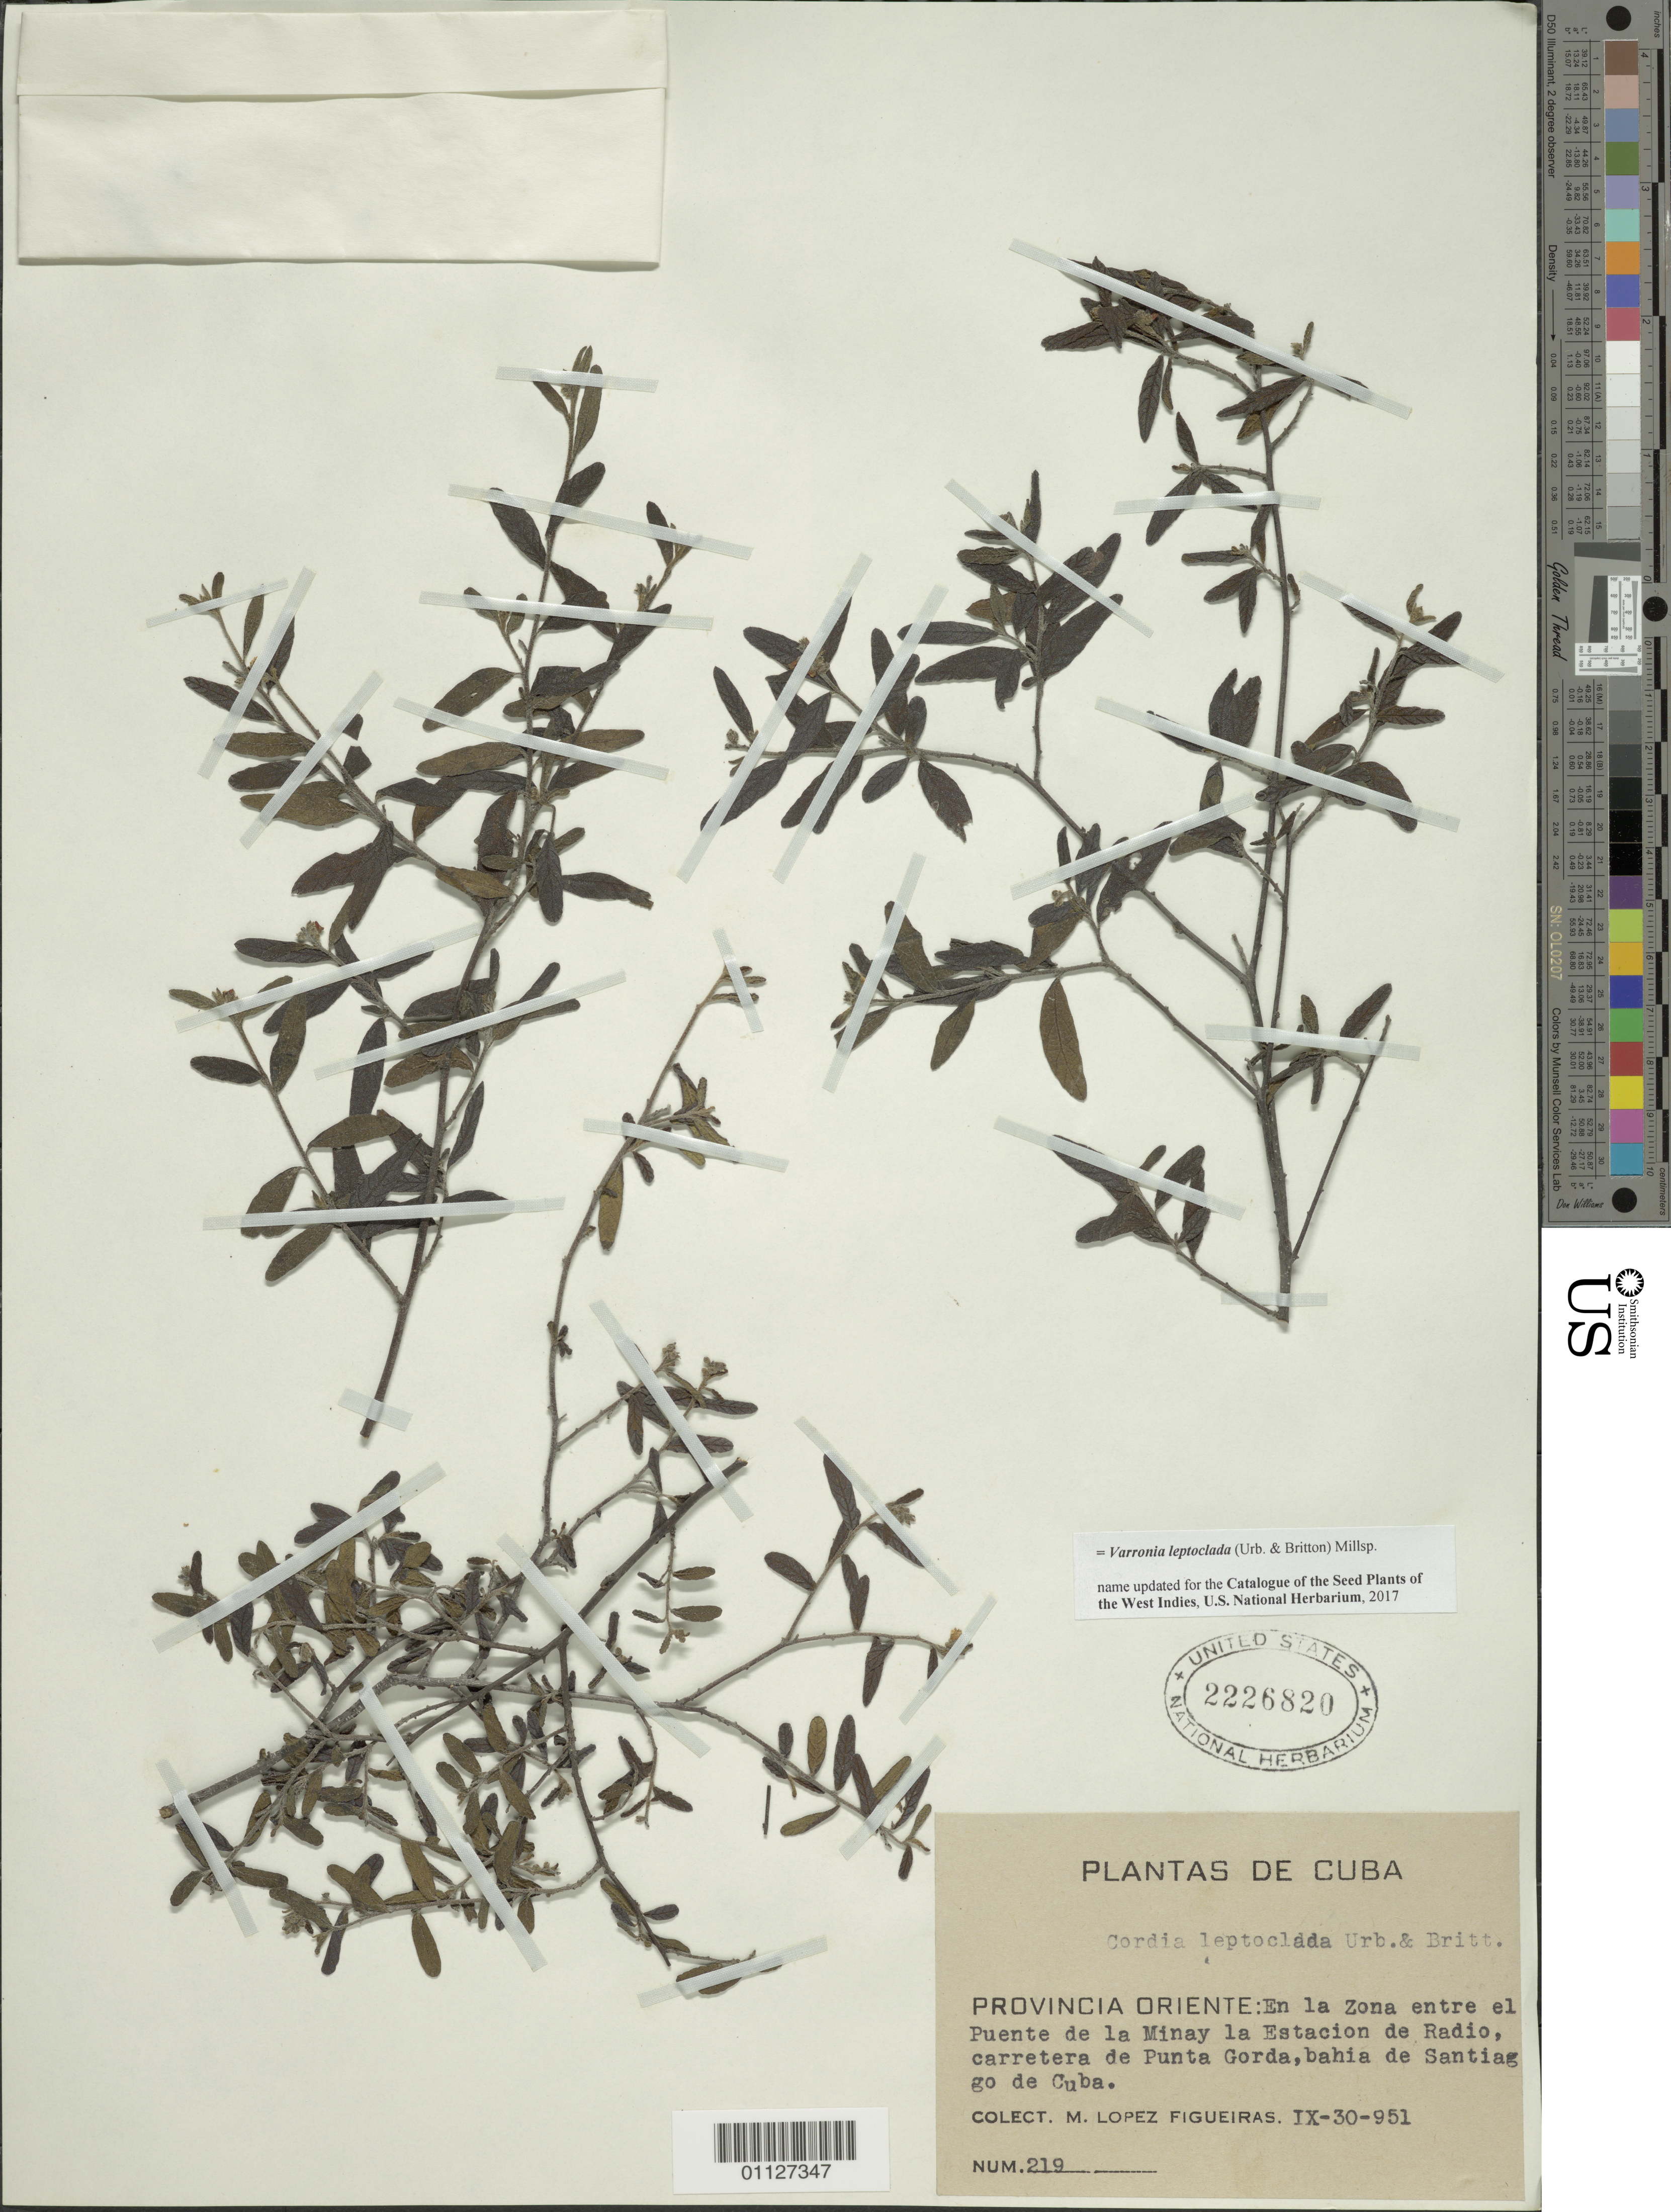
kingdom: Plantae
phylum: Tracheophyta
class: Magnoliopsida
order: Boraginales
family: Cordiaceae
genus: Varronia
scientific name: Varronia leptoclada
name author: (Urb. & Britton) Millsp.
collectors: M. López Figueiras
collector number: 219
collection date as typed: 30 Sep 1951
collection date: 1951-09-30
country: Cuba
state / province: Santiago de Cuba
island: Cuba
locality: En la zona entre la Puente de la Minay la Estacion de Radio, carretera de Punta Gorda, bahia de Santiago de Cuba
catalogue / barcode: US 2226820